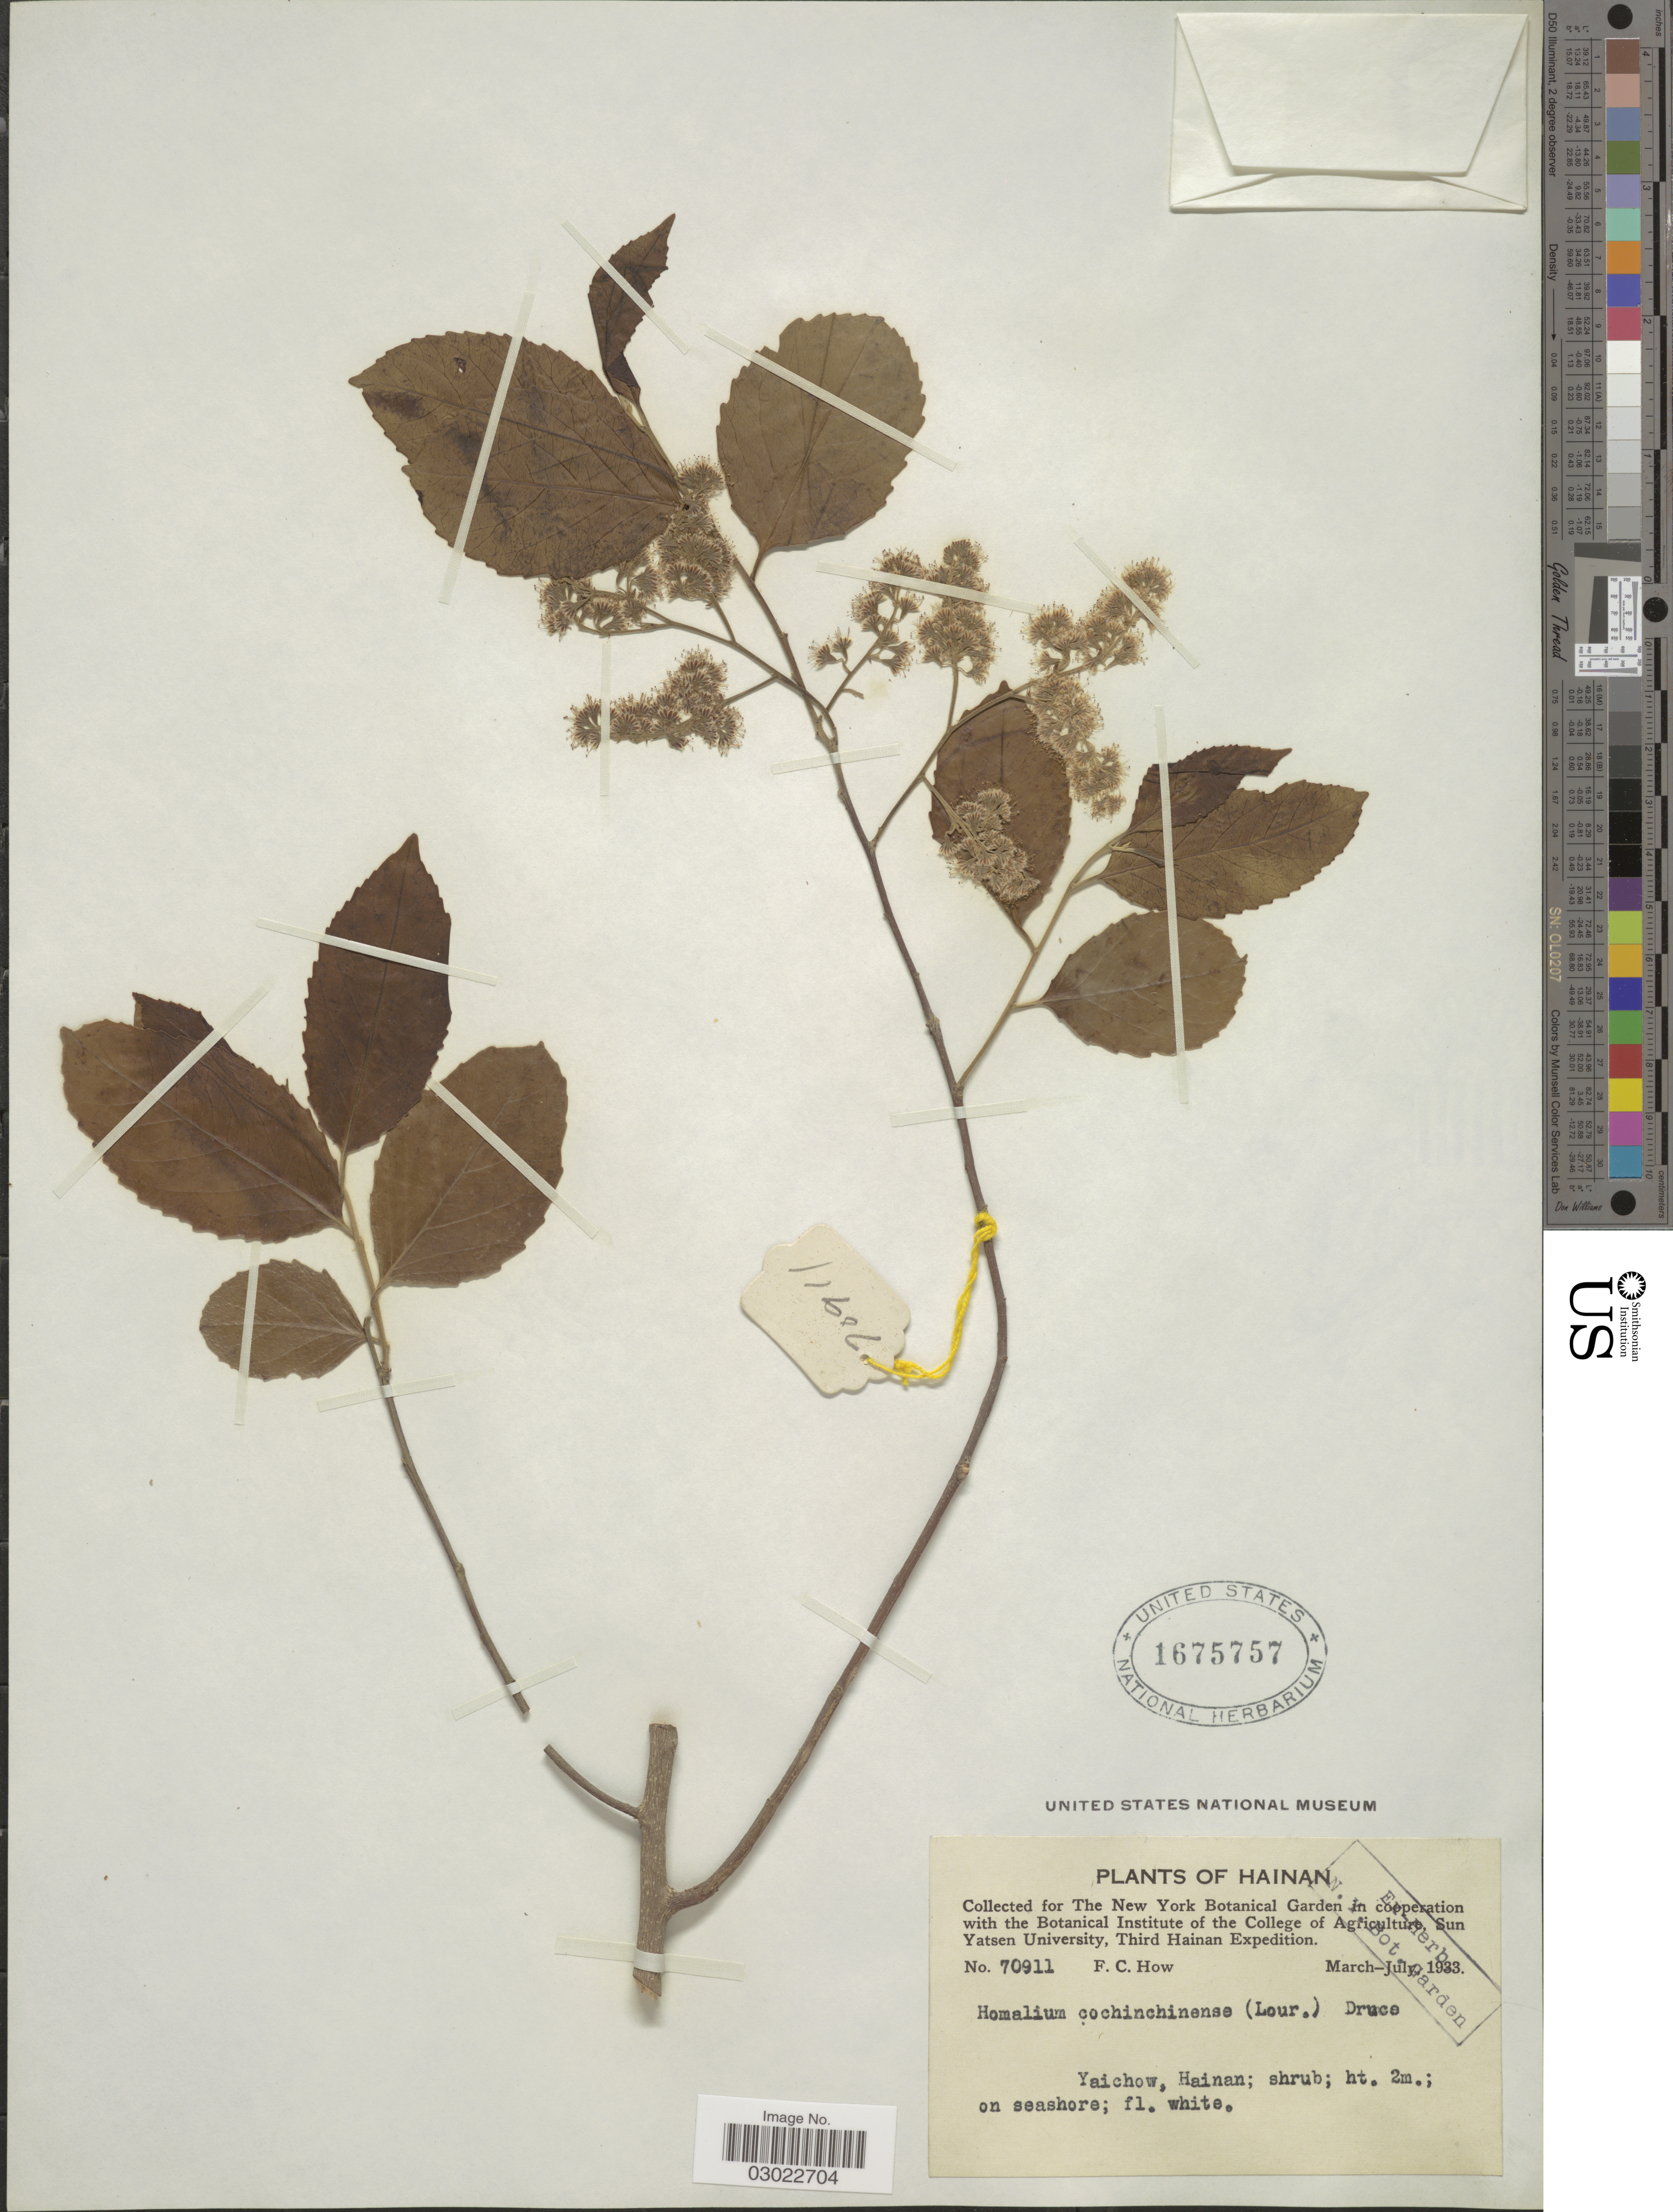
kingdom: Plantae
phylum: Tracheophyta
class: Magnoliopsida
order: Malpighiales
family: Salicaceae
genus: Homalium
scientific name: Homalium cochinchinensis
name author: (Lour.) Druce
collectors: F. C. How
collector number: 70911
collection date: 1933-03/1933-07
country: China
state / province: Hainan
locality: Yaichow, Hainan.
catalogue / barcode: US 1675757